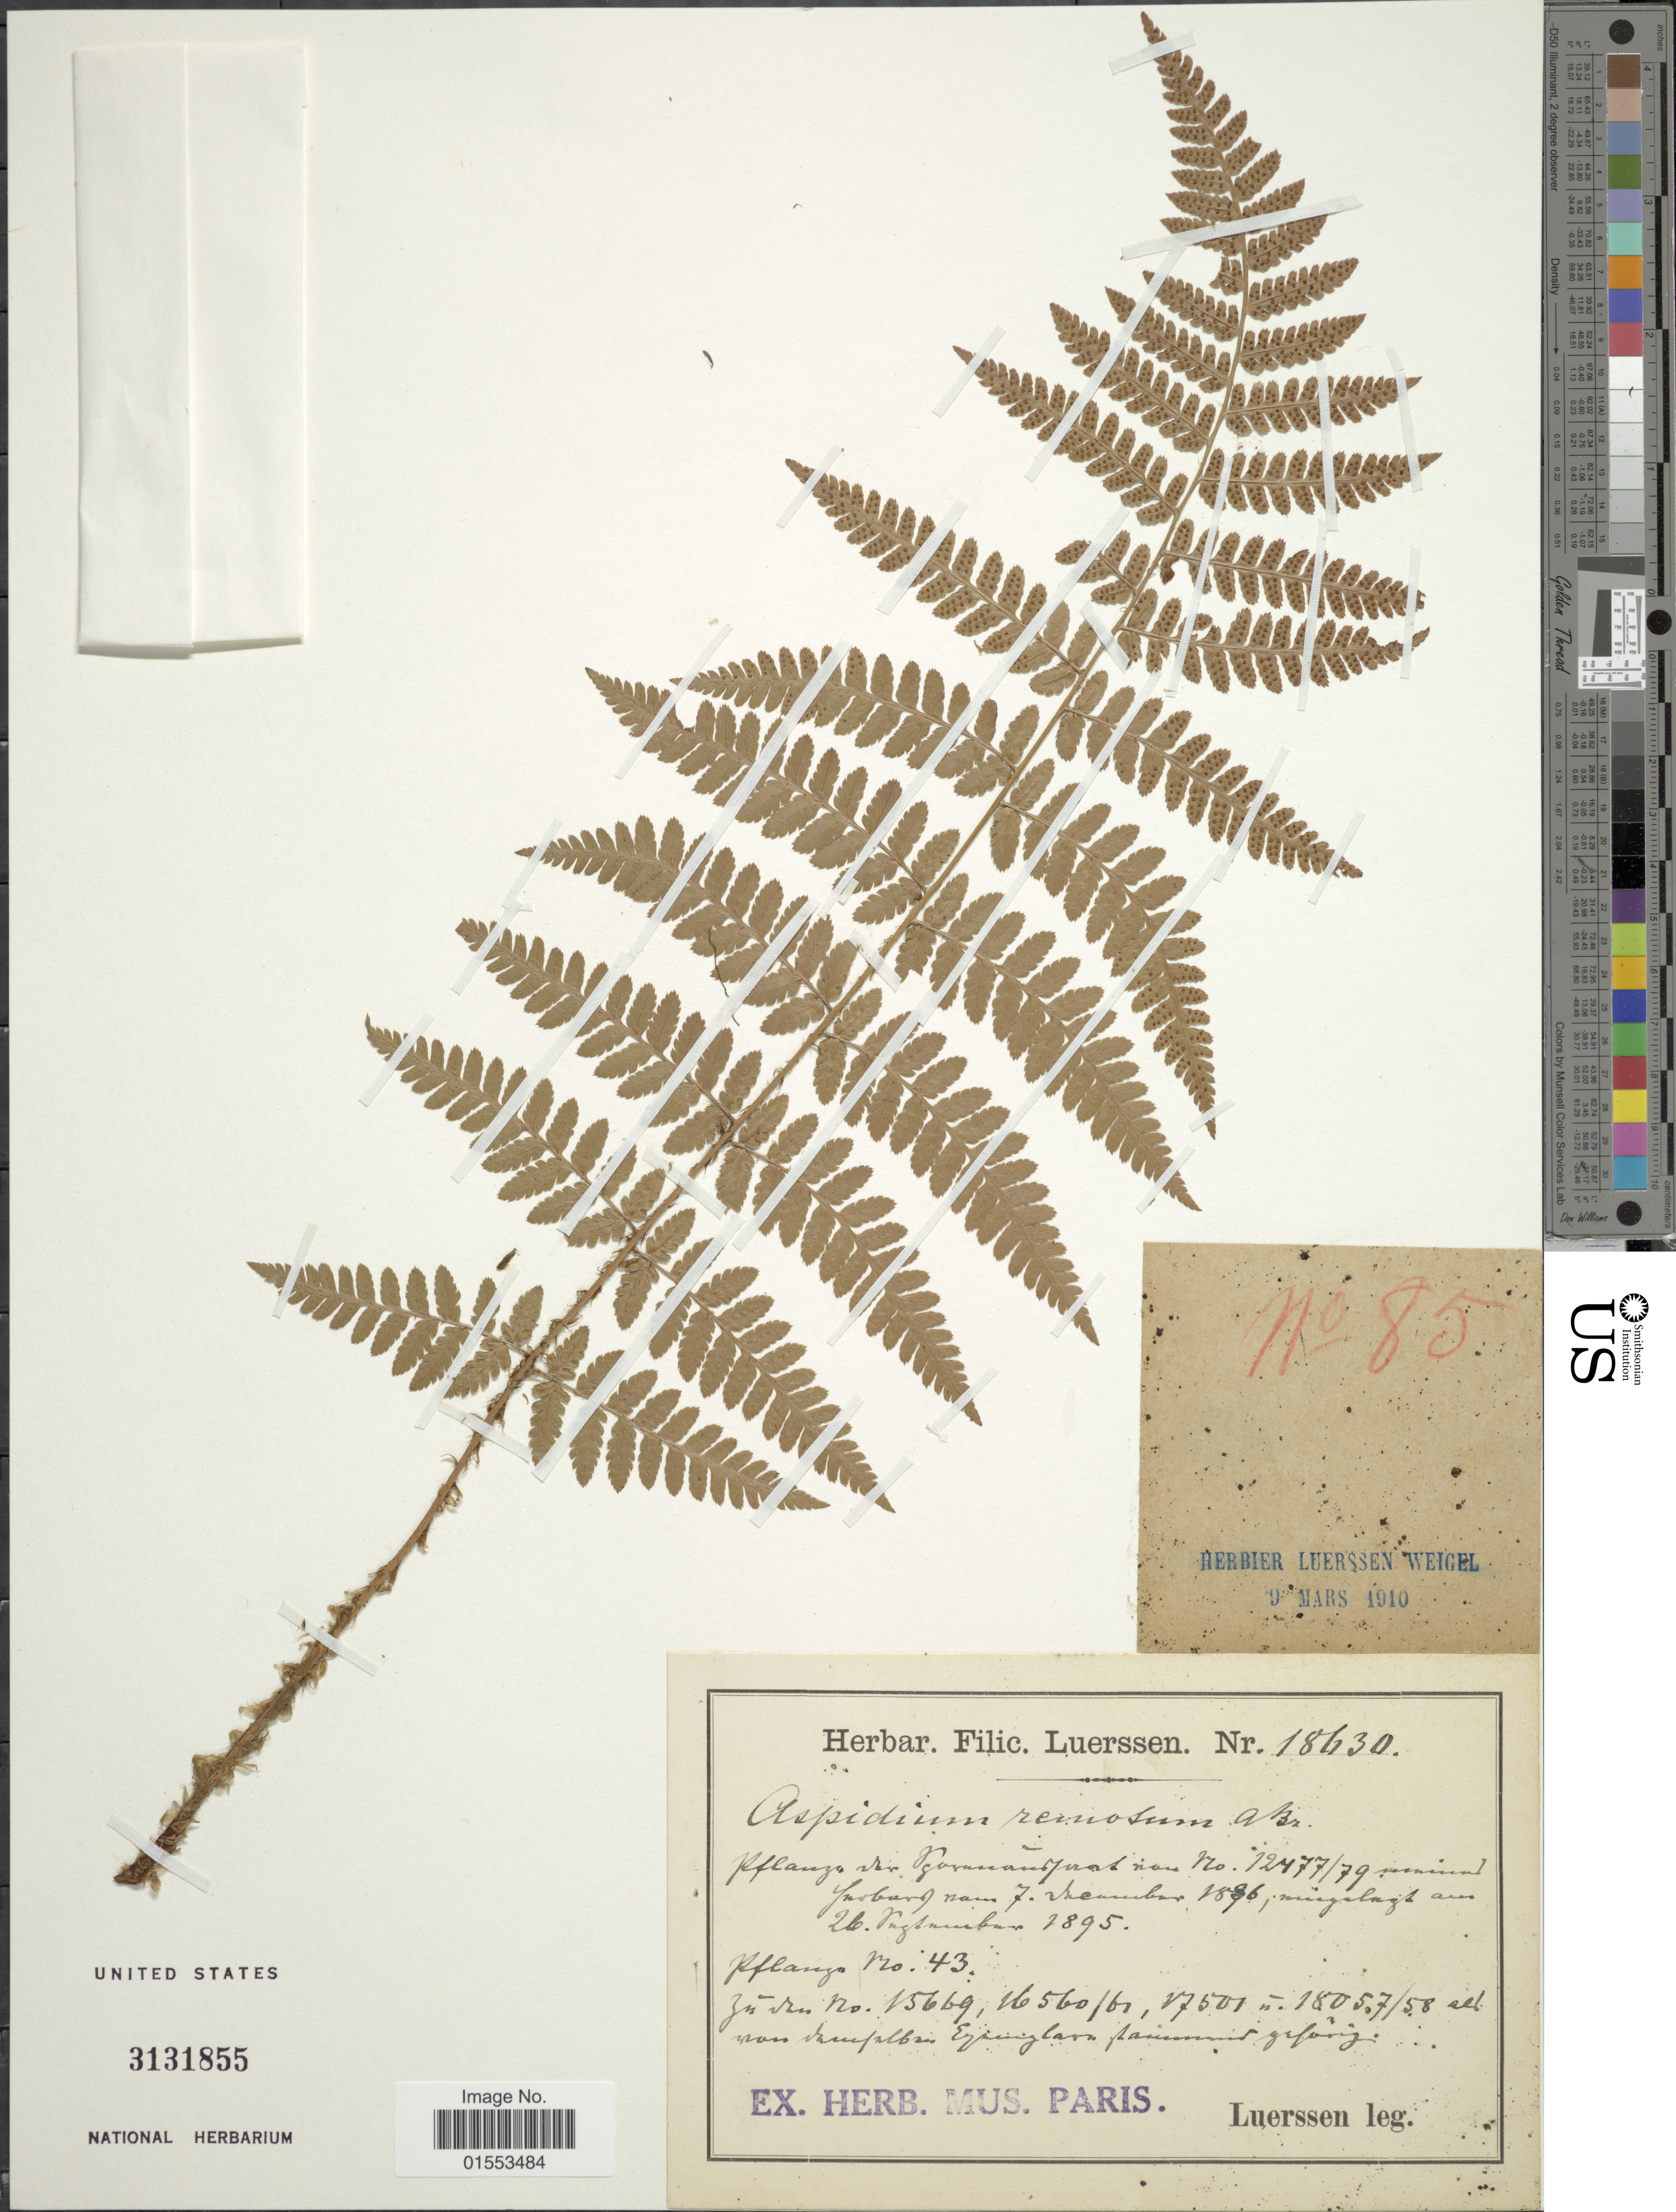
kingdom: Plantae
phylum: Tracheophyta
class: Polypodiopsida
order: Polypodiales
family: Dryopteridaceae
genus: Dryopteris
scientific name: Dryopteris remota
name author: (A. Braun) Hayek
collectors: Luerssen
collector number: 18630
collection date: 1895-11-26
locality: Vpor[illegible text]faat [illegible text] Jurburg, nam F. [illegible text]cumber.[interpreted]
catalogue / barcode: US 3131855